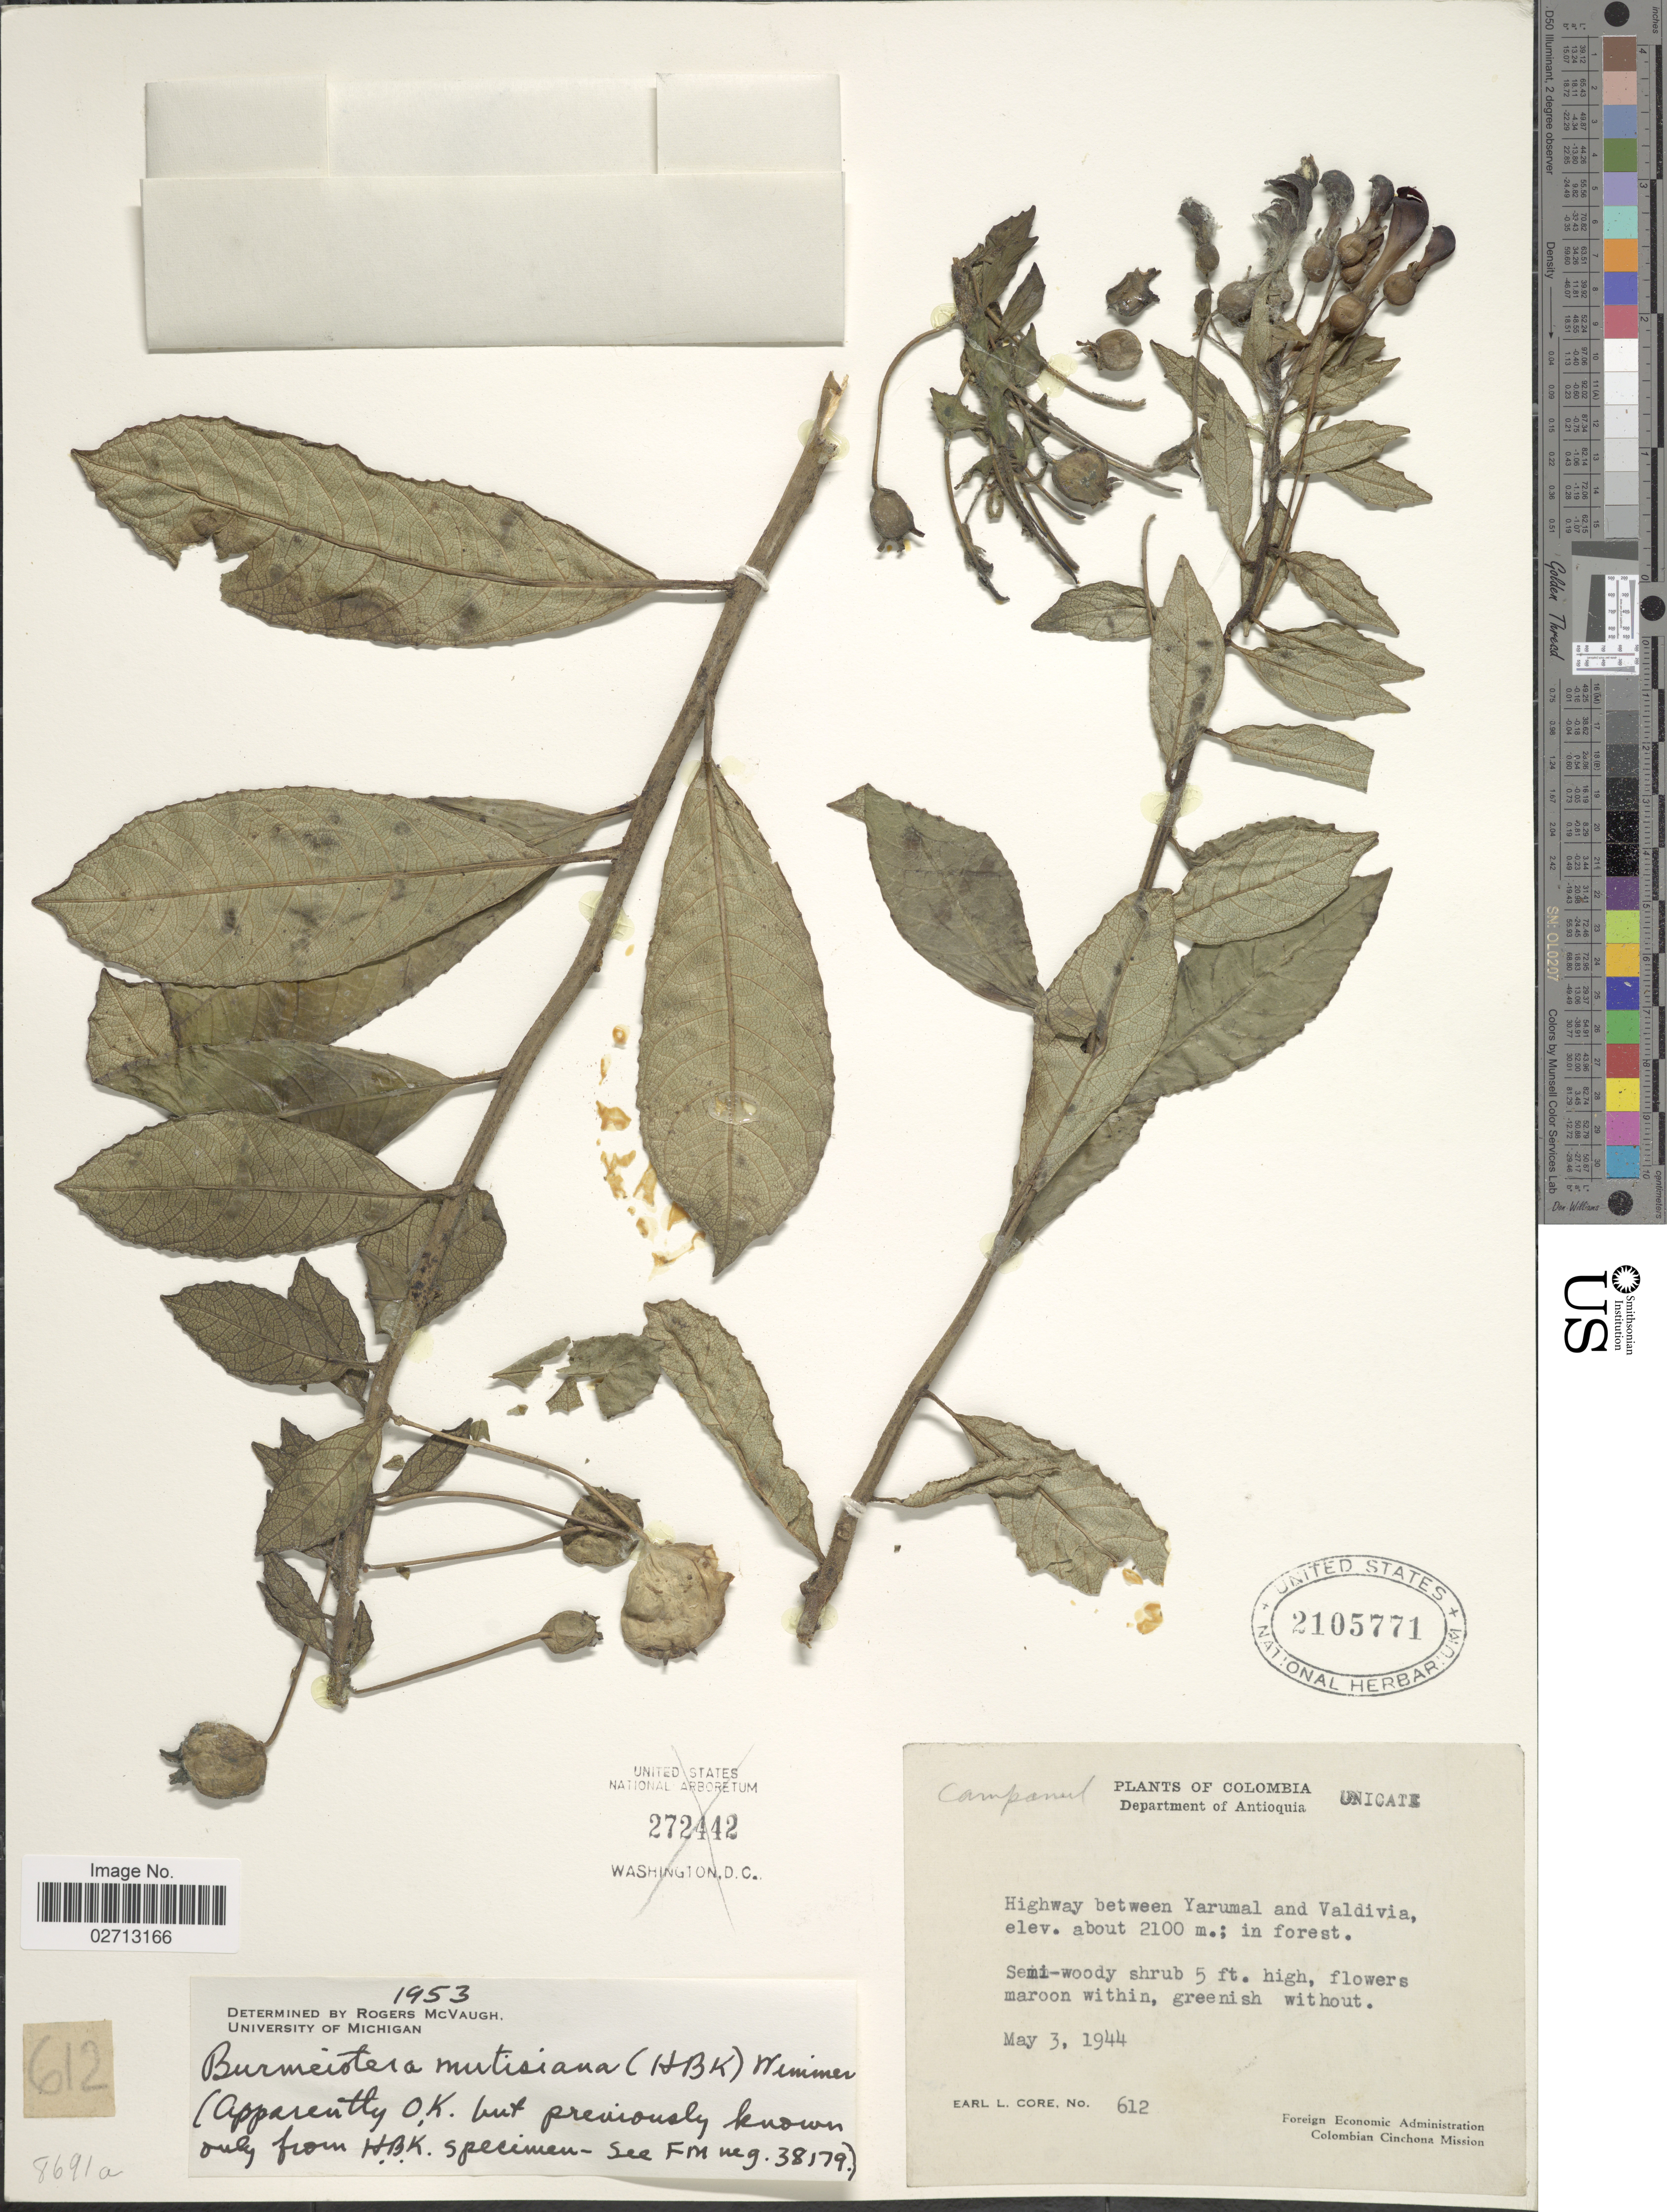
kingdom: Plantae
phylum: Tracheophyta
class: Magnoliopsida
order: Asterales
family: Campanulaceae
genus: Burmeistera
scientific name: Burmeistera mutisiana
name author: (Kunth) E. Wimm.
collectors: E. L. Core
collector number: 612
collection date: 1944-05-03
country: Colombia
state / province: Antioquia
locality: Department of Antioquia. Highway between Yarumal and Valdivia.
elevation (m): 2100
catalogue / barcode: US 2105771